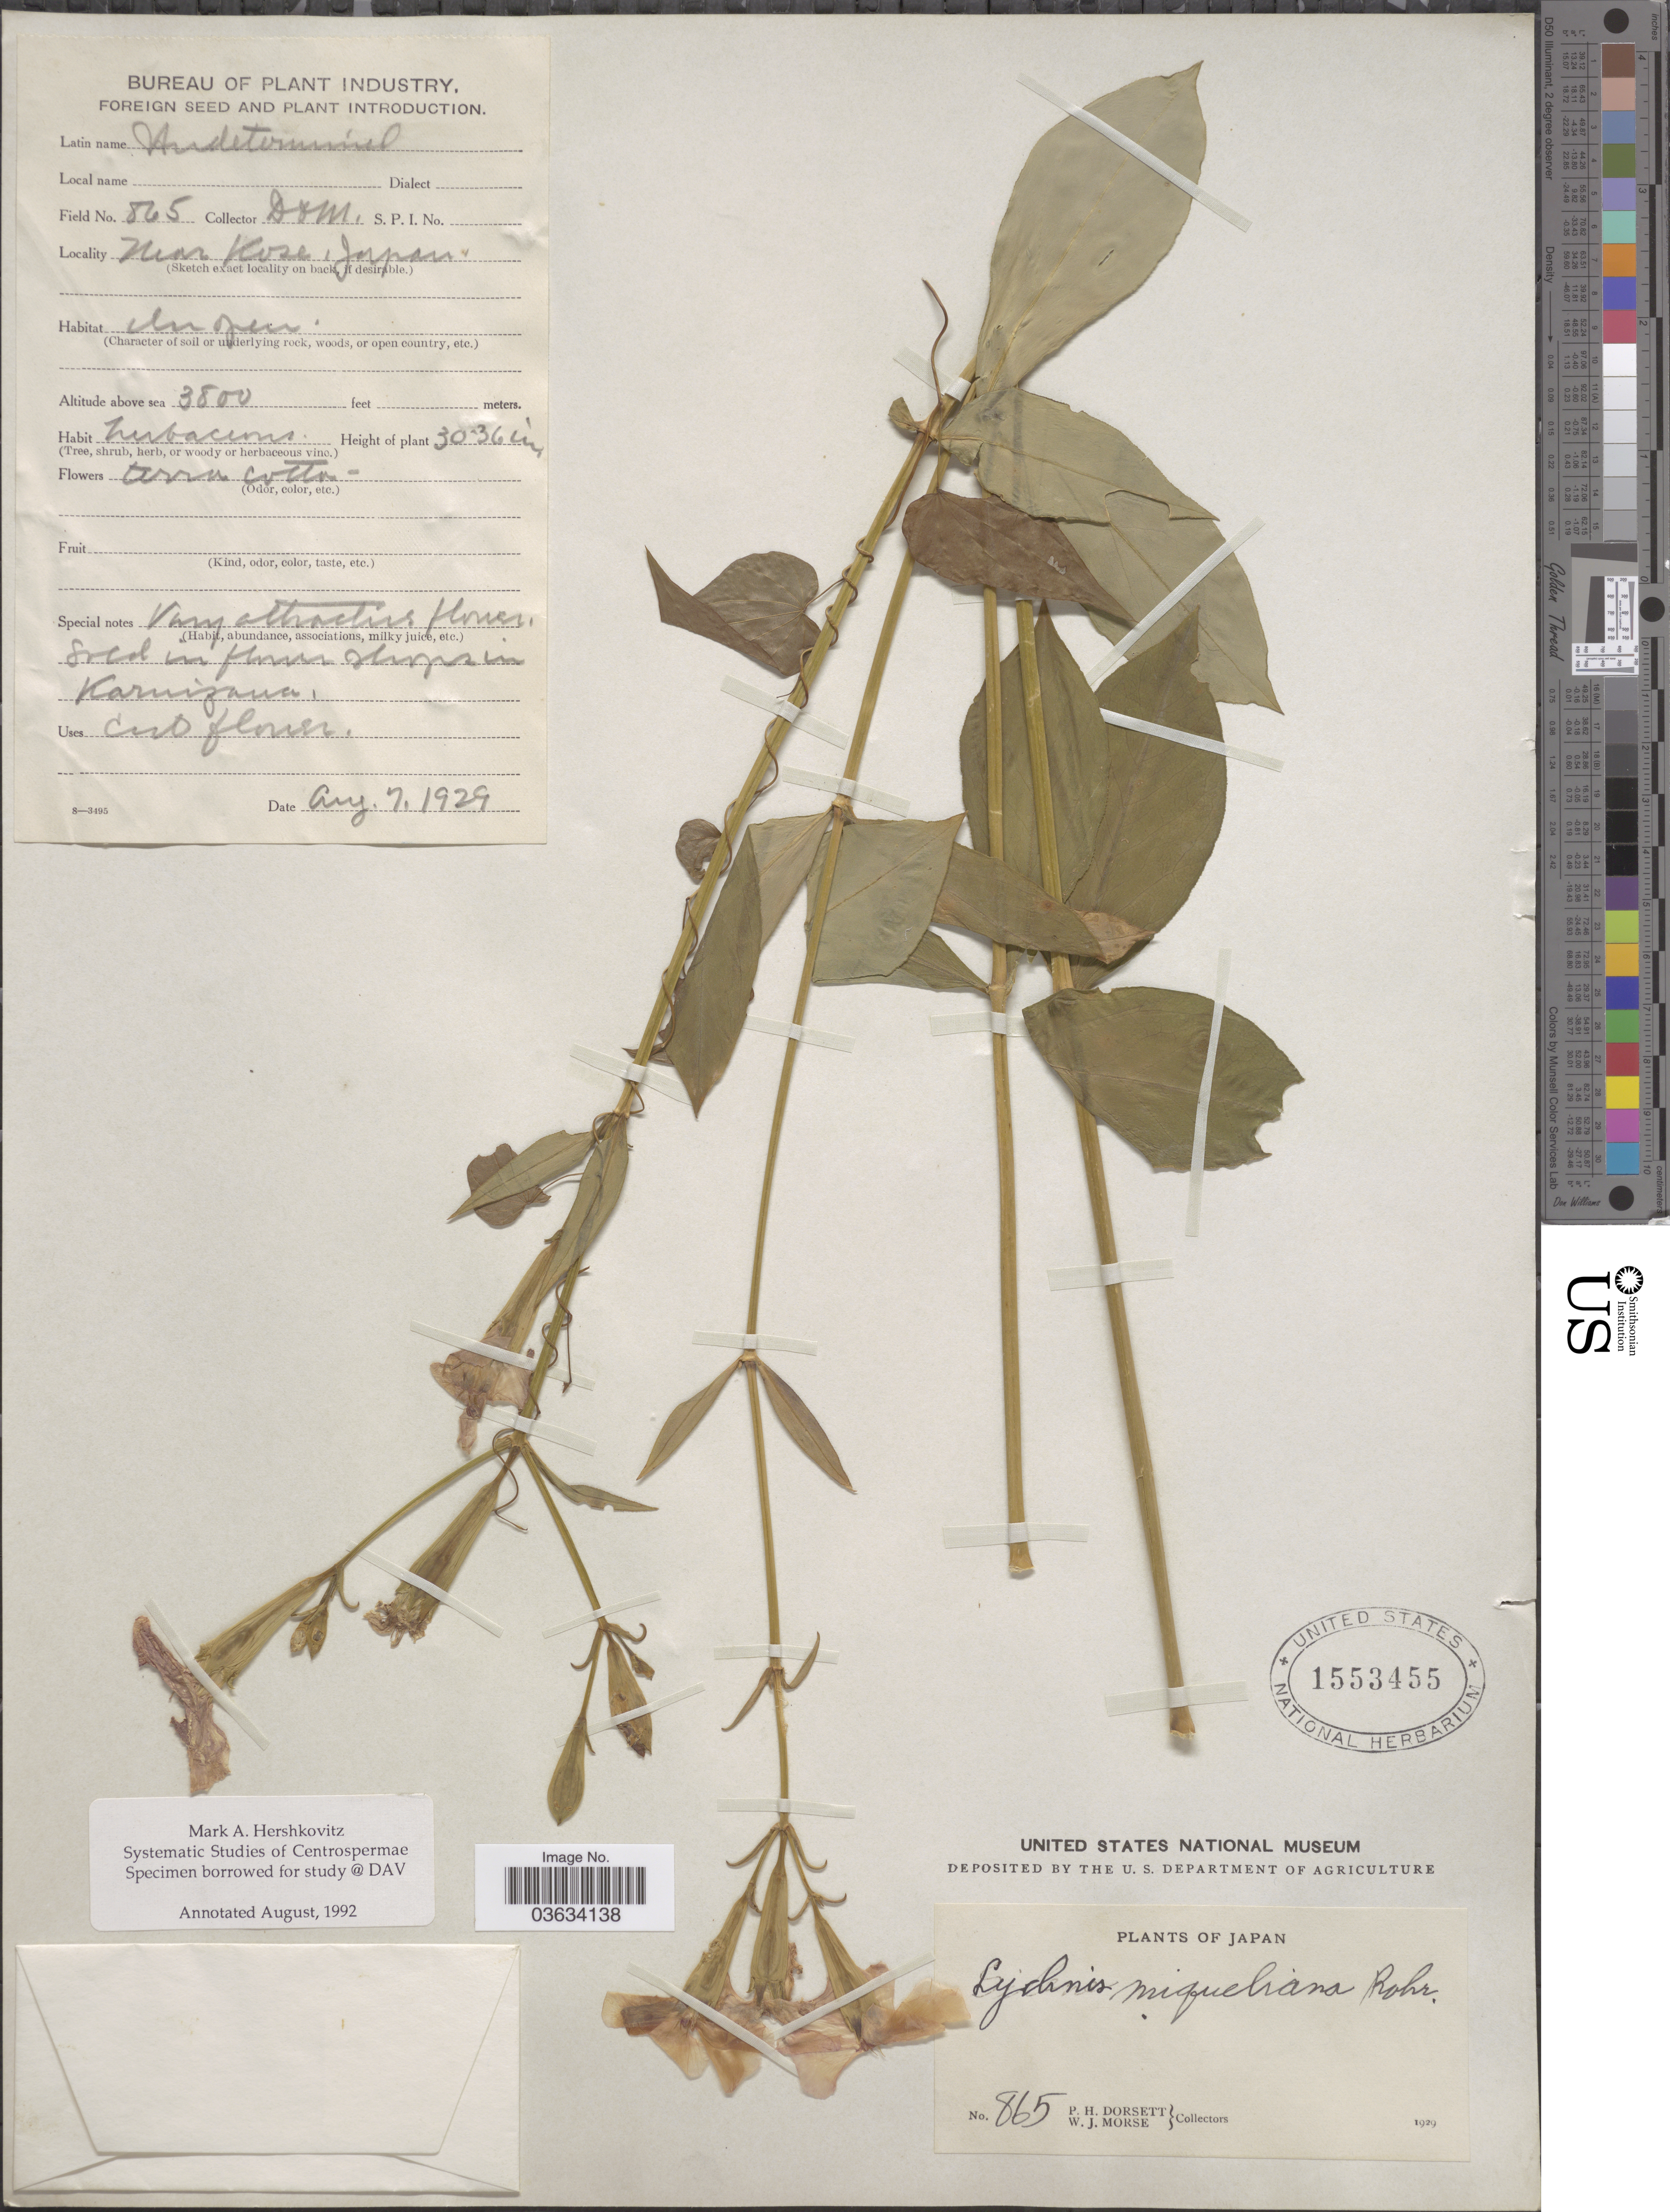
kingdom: Plantae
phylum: Tracheophyta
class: Magnoliopsida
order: Caryophyllales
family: Caryophyllaceae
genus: Silene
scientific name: Silene miqueliana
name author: (Rohrb. ex Franch. & Sav.) H. Ohashi & H. Nakai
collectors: P. H. Dorsett & W. J. Morse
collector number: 865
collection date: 1929-08-07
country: Japan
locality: Near Kose.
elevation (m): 1158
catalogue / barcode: US 1553455